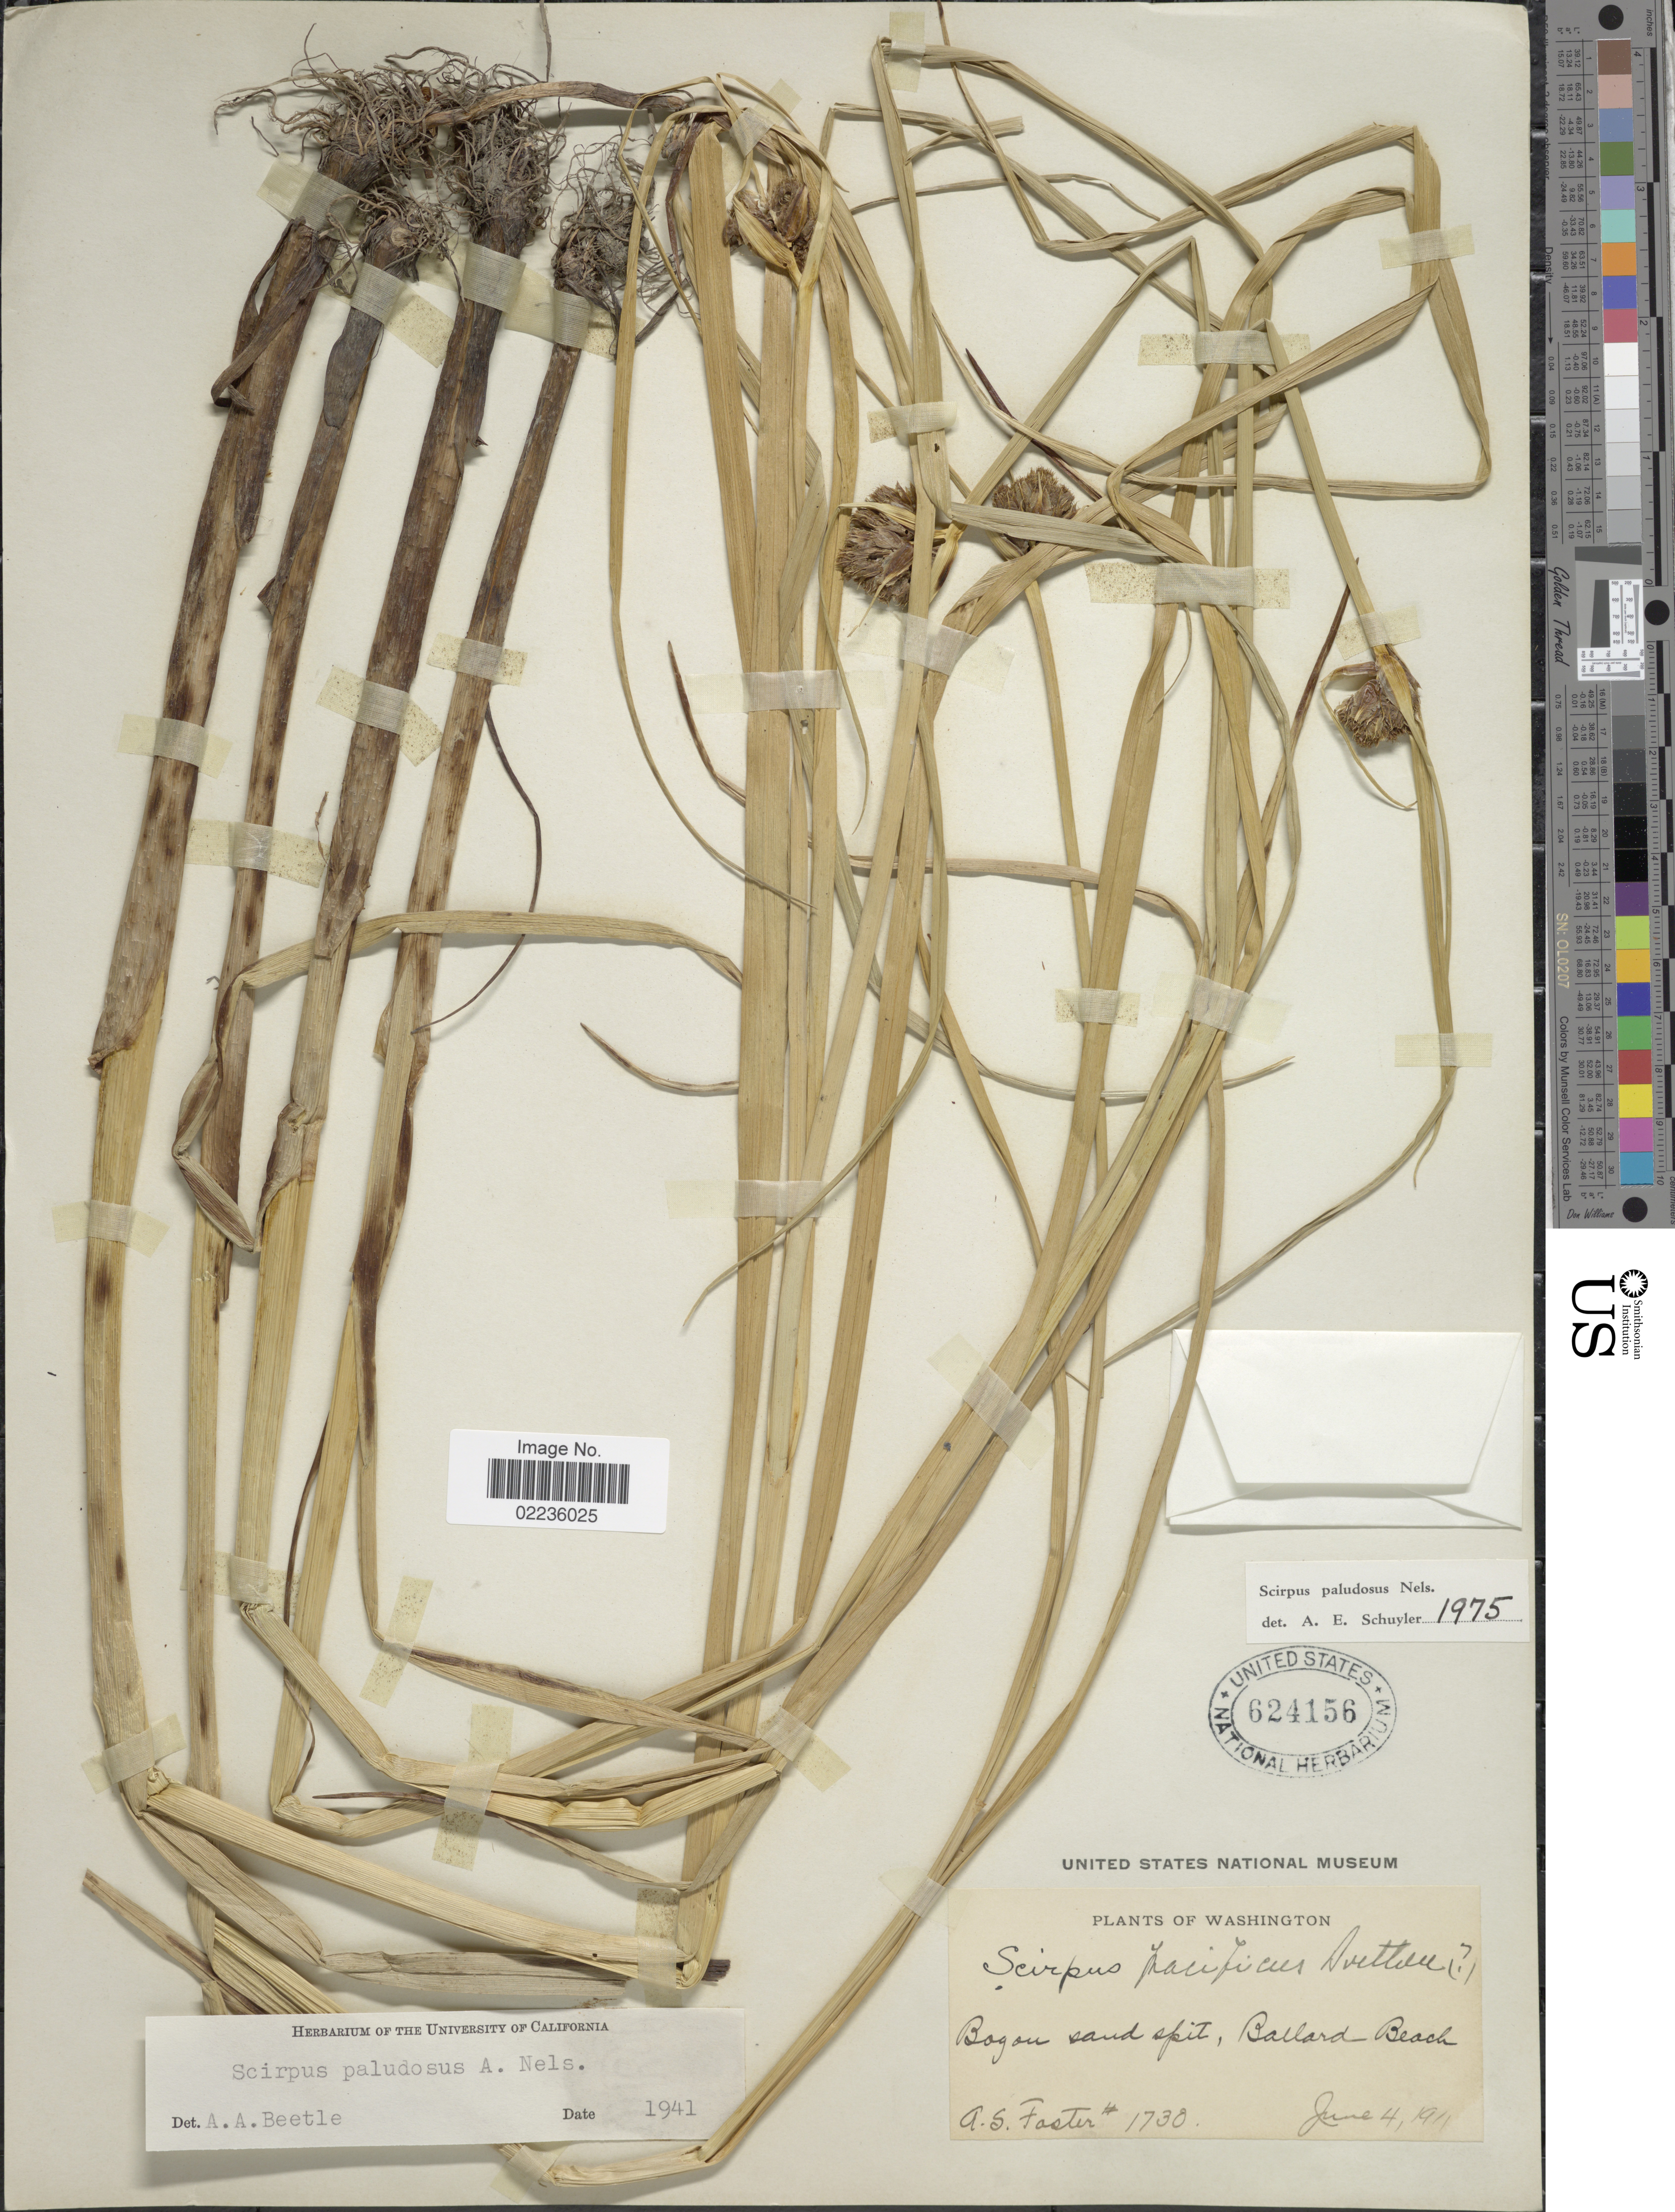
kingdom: Plantae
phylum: Tracheophyta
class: Liliopsida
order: Poales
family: Cyperaceae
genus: Bolboschoenus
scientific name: Bolboschoenus maritimus subsp. paludosus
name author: (A. Nelson) T. Koyama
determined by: Strong, M. T., (US), Smithsonian Institution - National Museum of Natural History (UNITED STATES)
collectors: A. S. Foster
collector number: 1730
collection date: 1911-06-04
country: United States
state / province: Washington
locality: Bog on sand spit, ballard Beach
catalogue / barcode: US 624156